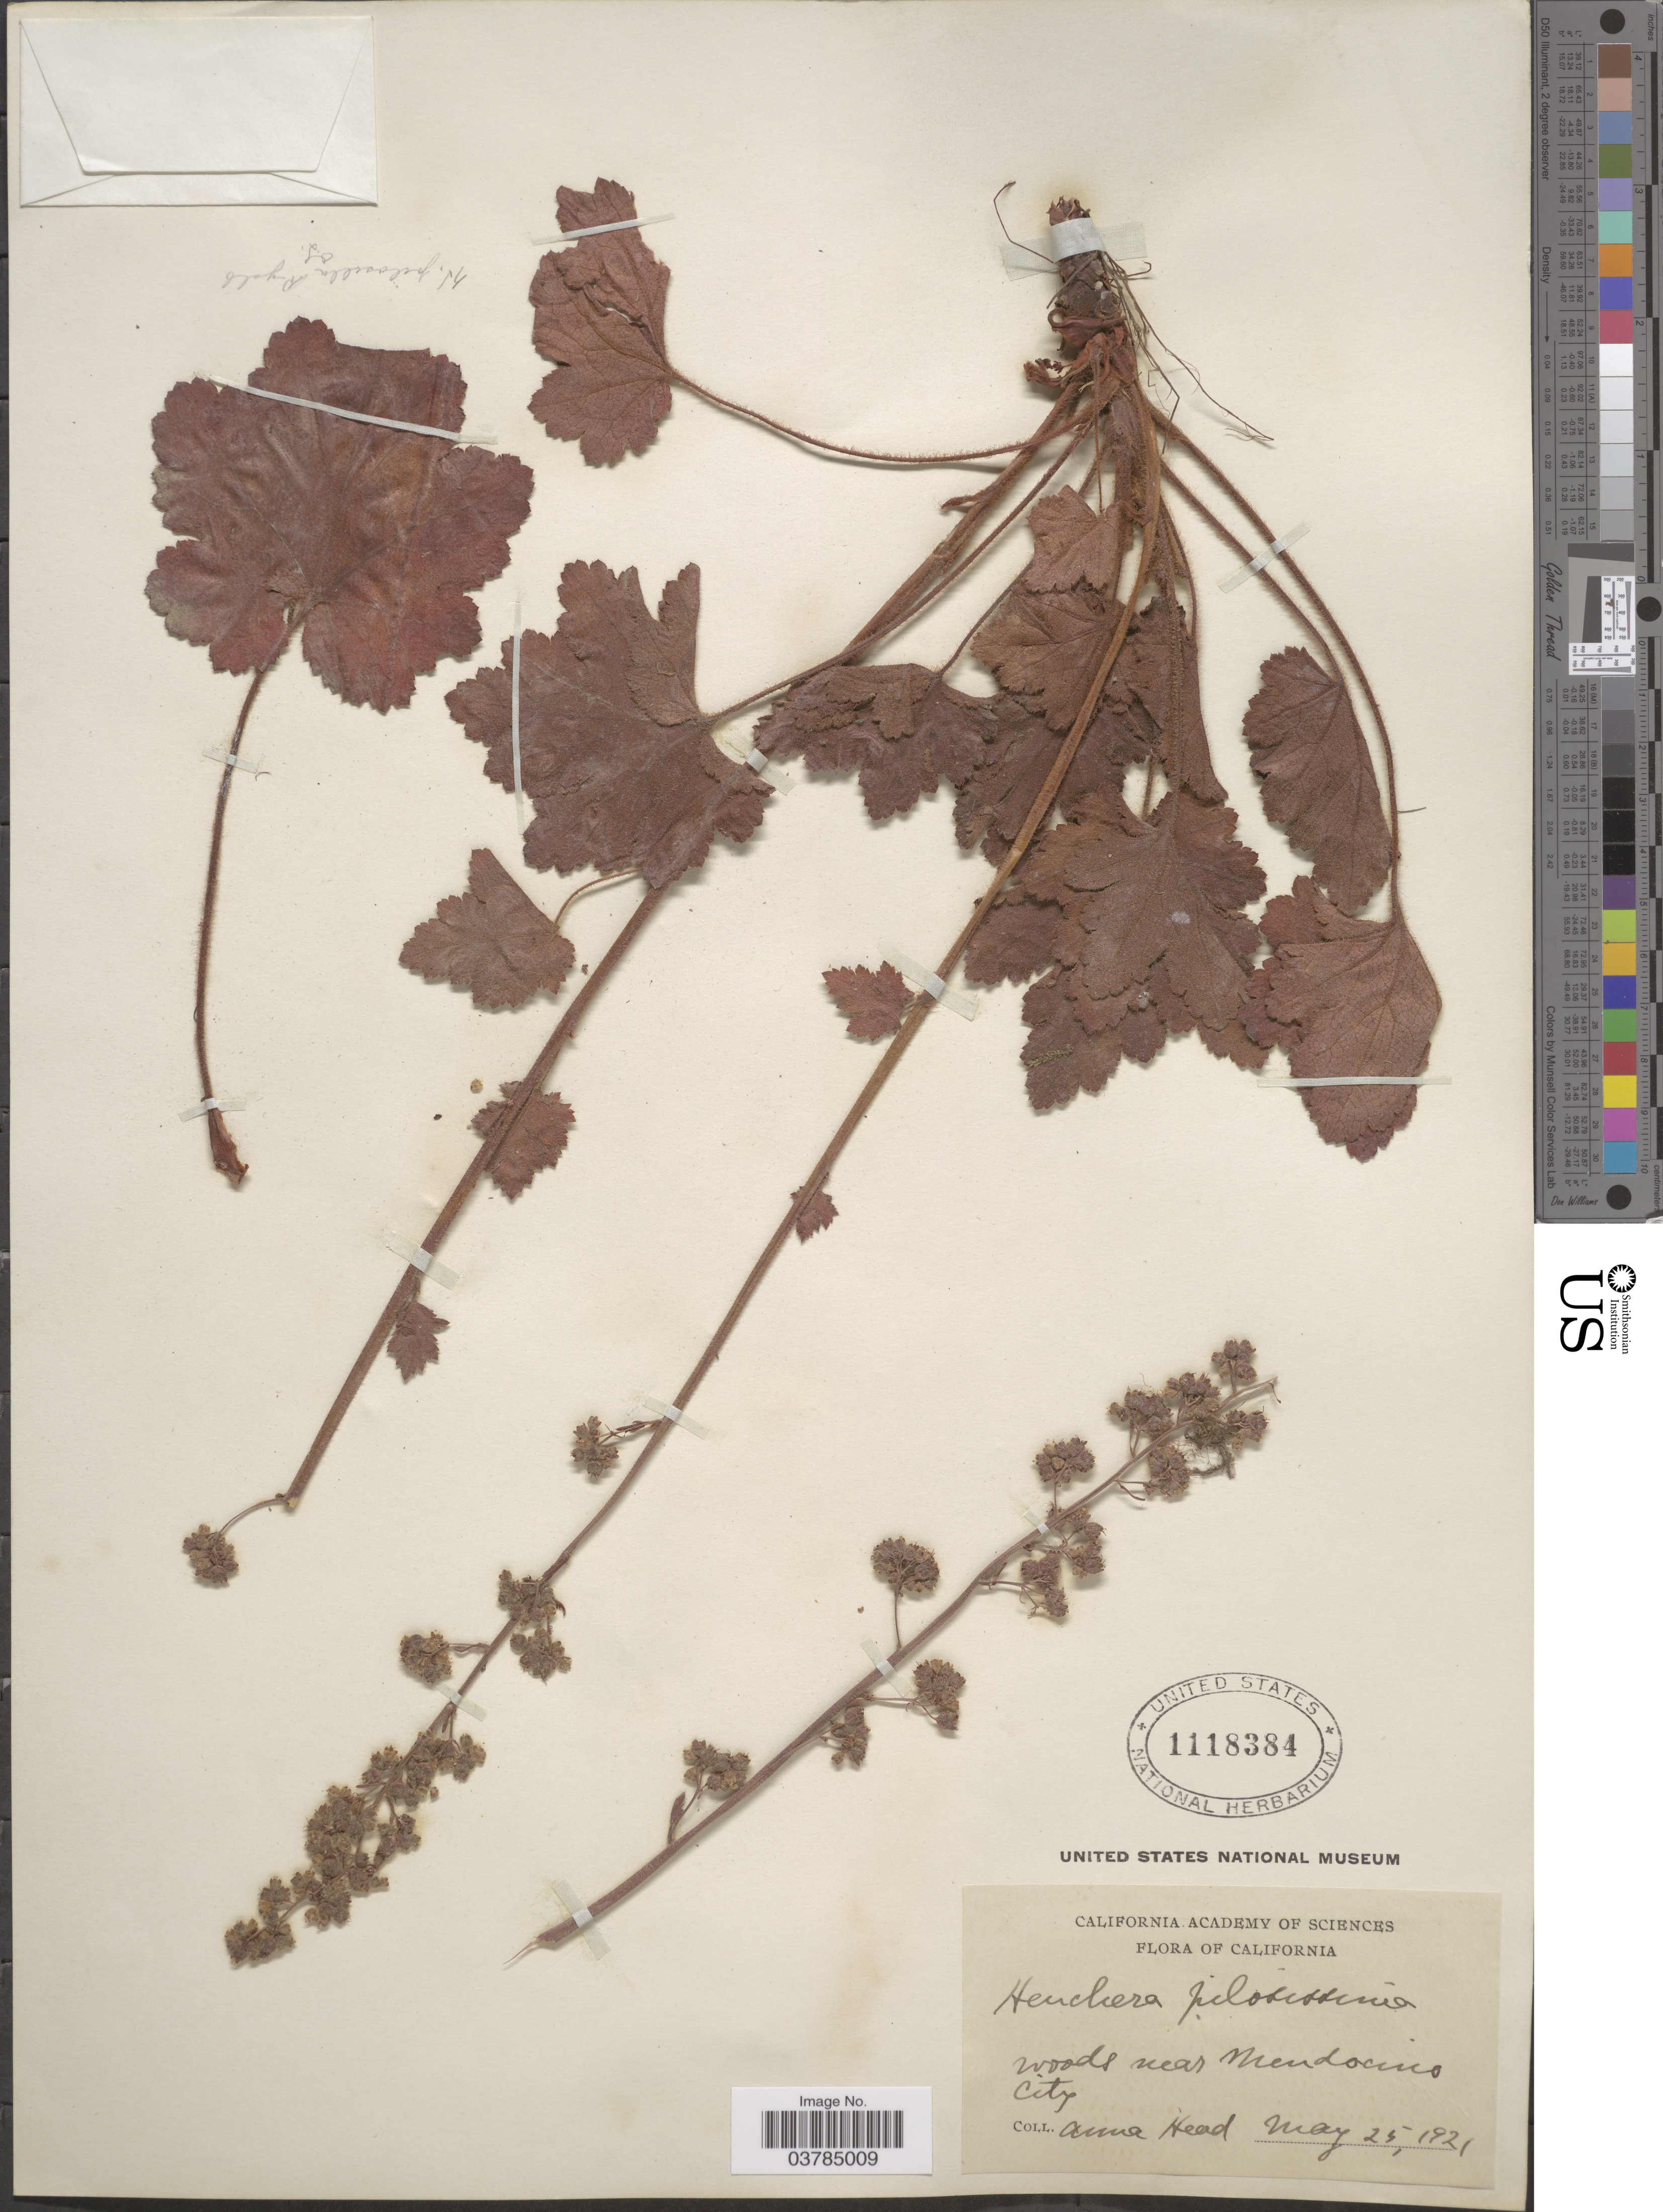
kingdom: Plantae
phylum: Tracheophyta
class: Magnoliopsida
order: Saxifragales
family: Saxifragaceae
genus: Heuchera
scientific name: Heuchera pilosissima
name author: Fisch. & C.A. Mey.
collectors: A. Head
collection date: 1921-05-25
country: United States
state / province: California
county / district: Mendocino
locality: Woods near Mendocino City.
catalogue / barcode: US 1118384